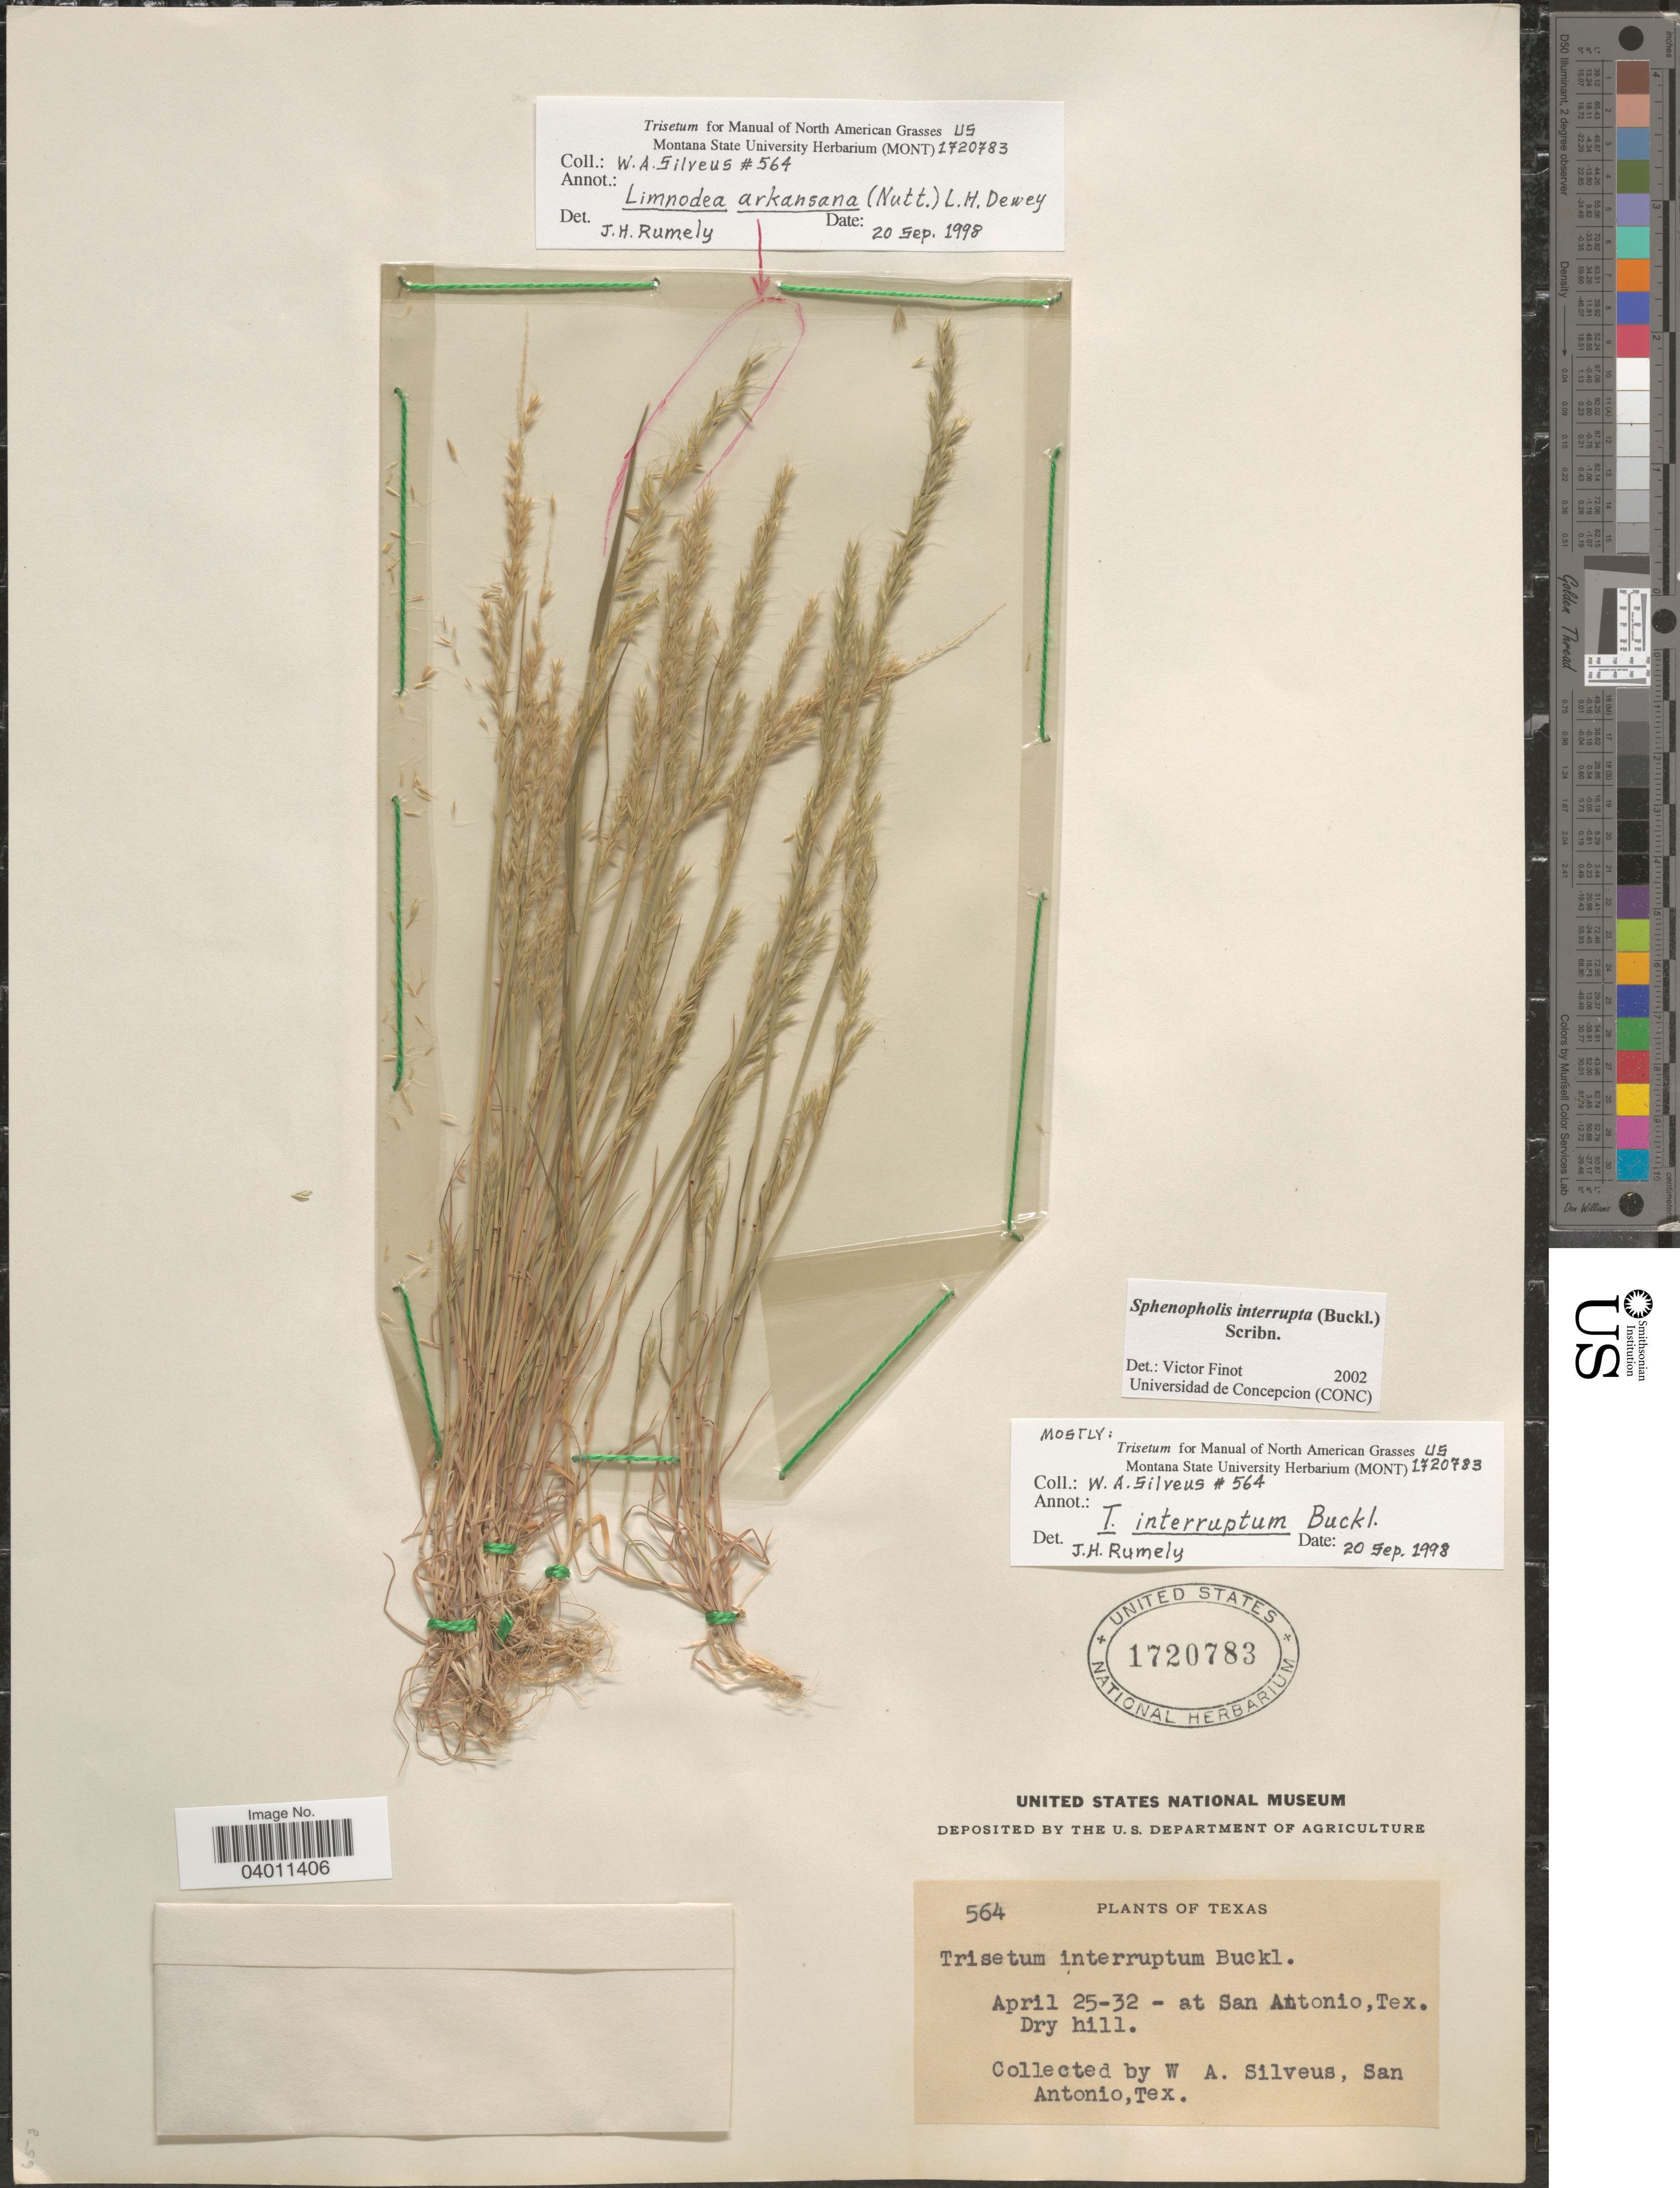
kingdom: Plantae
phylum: Tracheophyta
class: Liliopsida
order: Poales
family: Poaceae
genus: Sphenopholis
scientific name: Sphenopholis interrupta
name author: (Buckley) Scribn.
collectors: W. Silveus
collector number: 564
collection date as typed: Transcribed d/m/y: 25/4/32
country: United States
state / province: Texas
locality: San Antonio. Dry hill.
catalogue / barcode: US 1720783